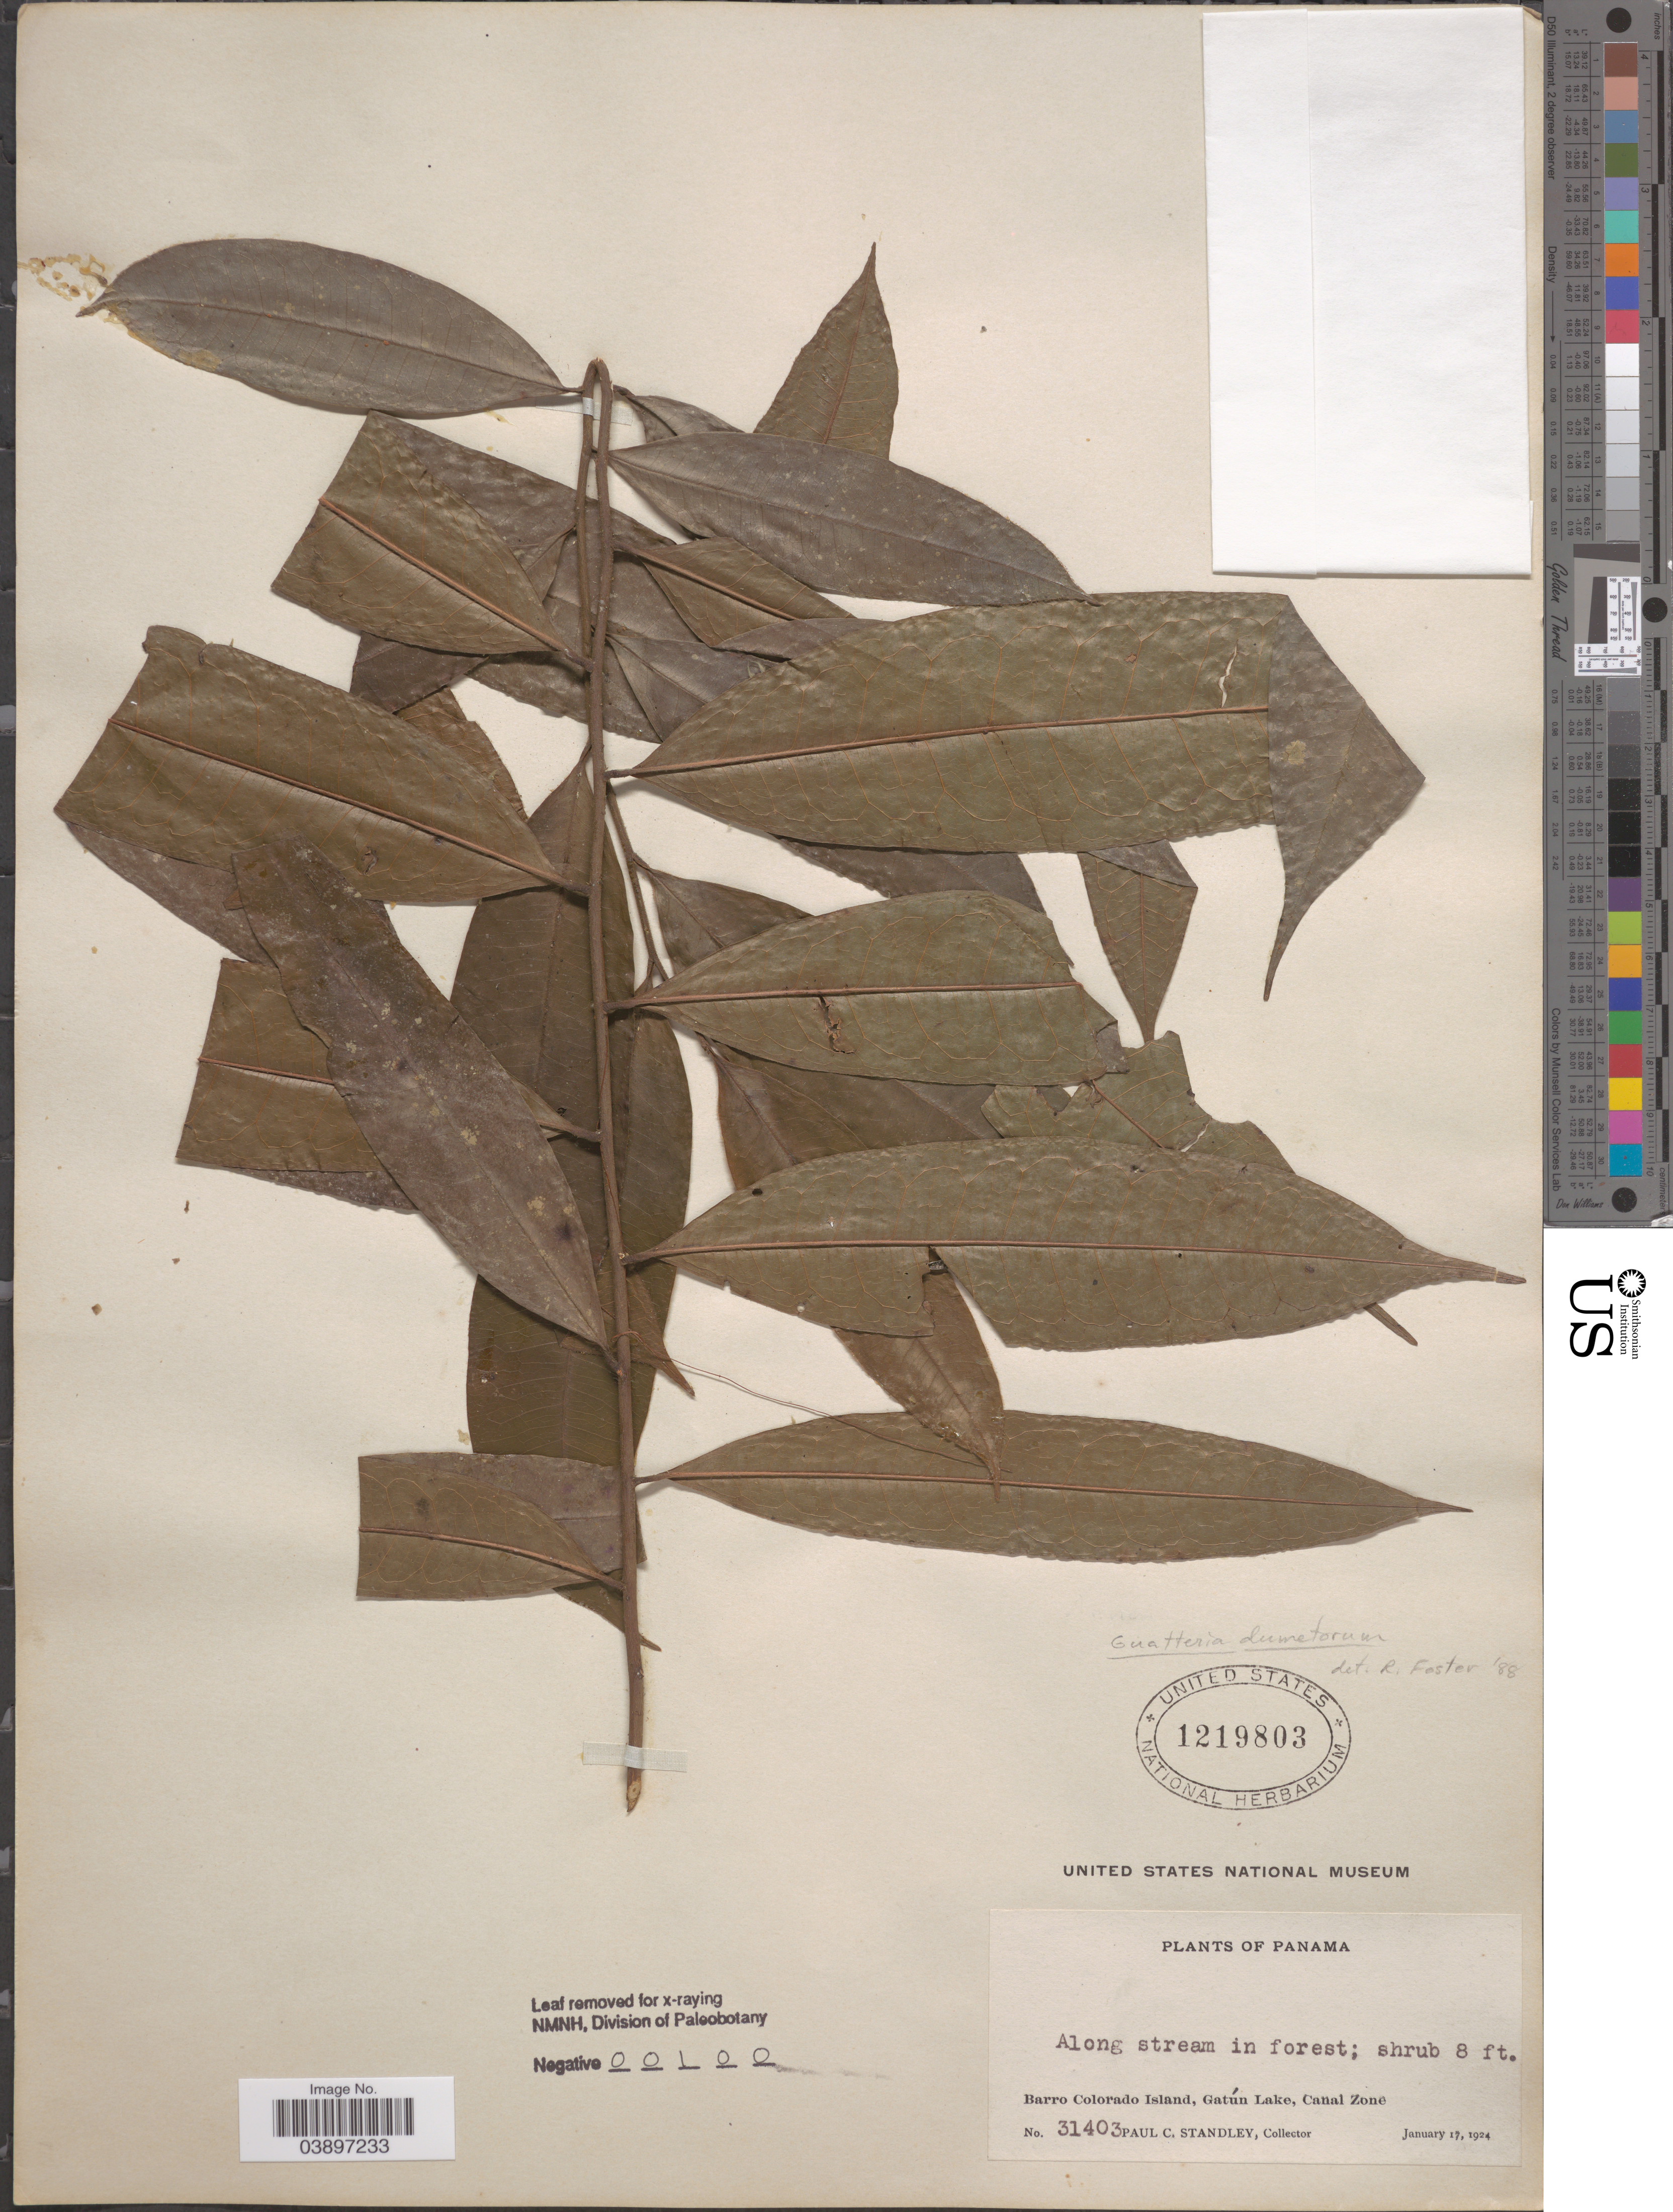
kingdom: Plantae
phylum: Tracheophyta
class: Magnoliopsida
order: Magnoliales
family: Annonaceae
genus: Guatteria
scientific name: Guatteria dumetorum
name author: R.E. Fr.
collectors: P. C. Standley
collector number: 31403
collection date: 1924-01-17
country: Panama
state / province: Panamá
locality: Barro Colorado Island, Gatún Lake, Canal Zone.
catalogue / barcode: US 1219803